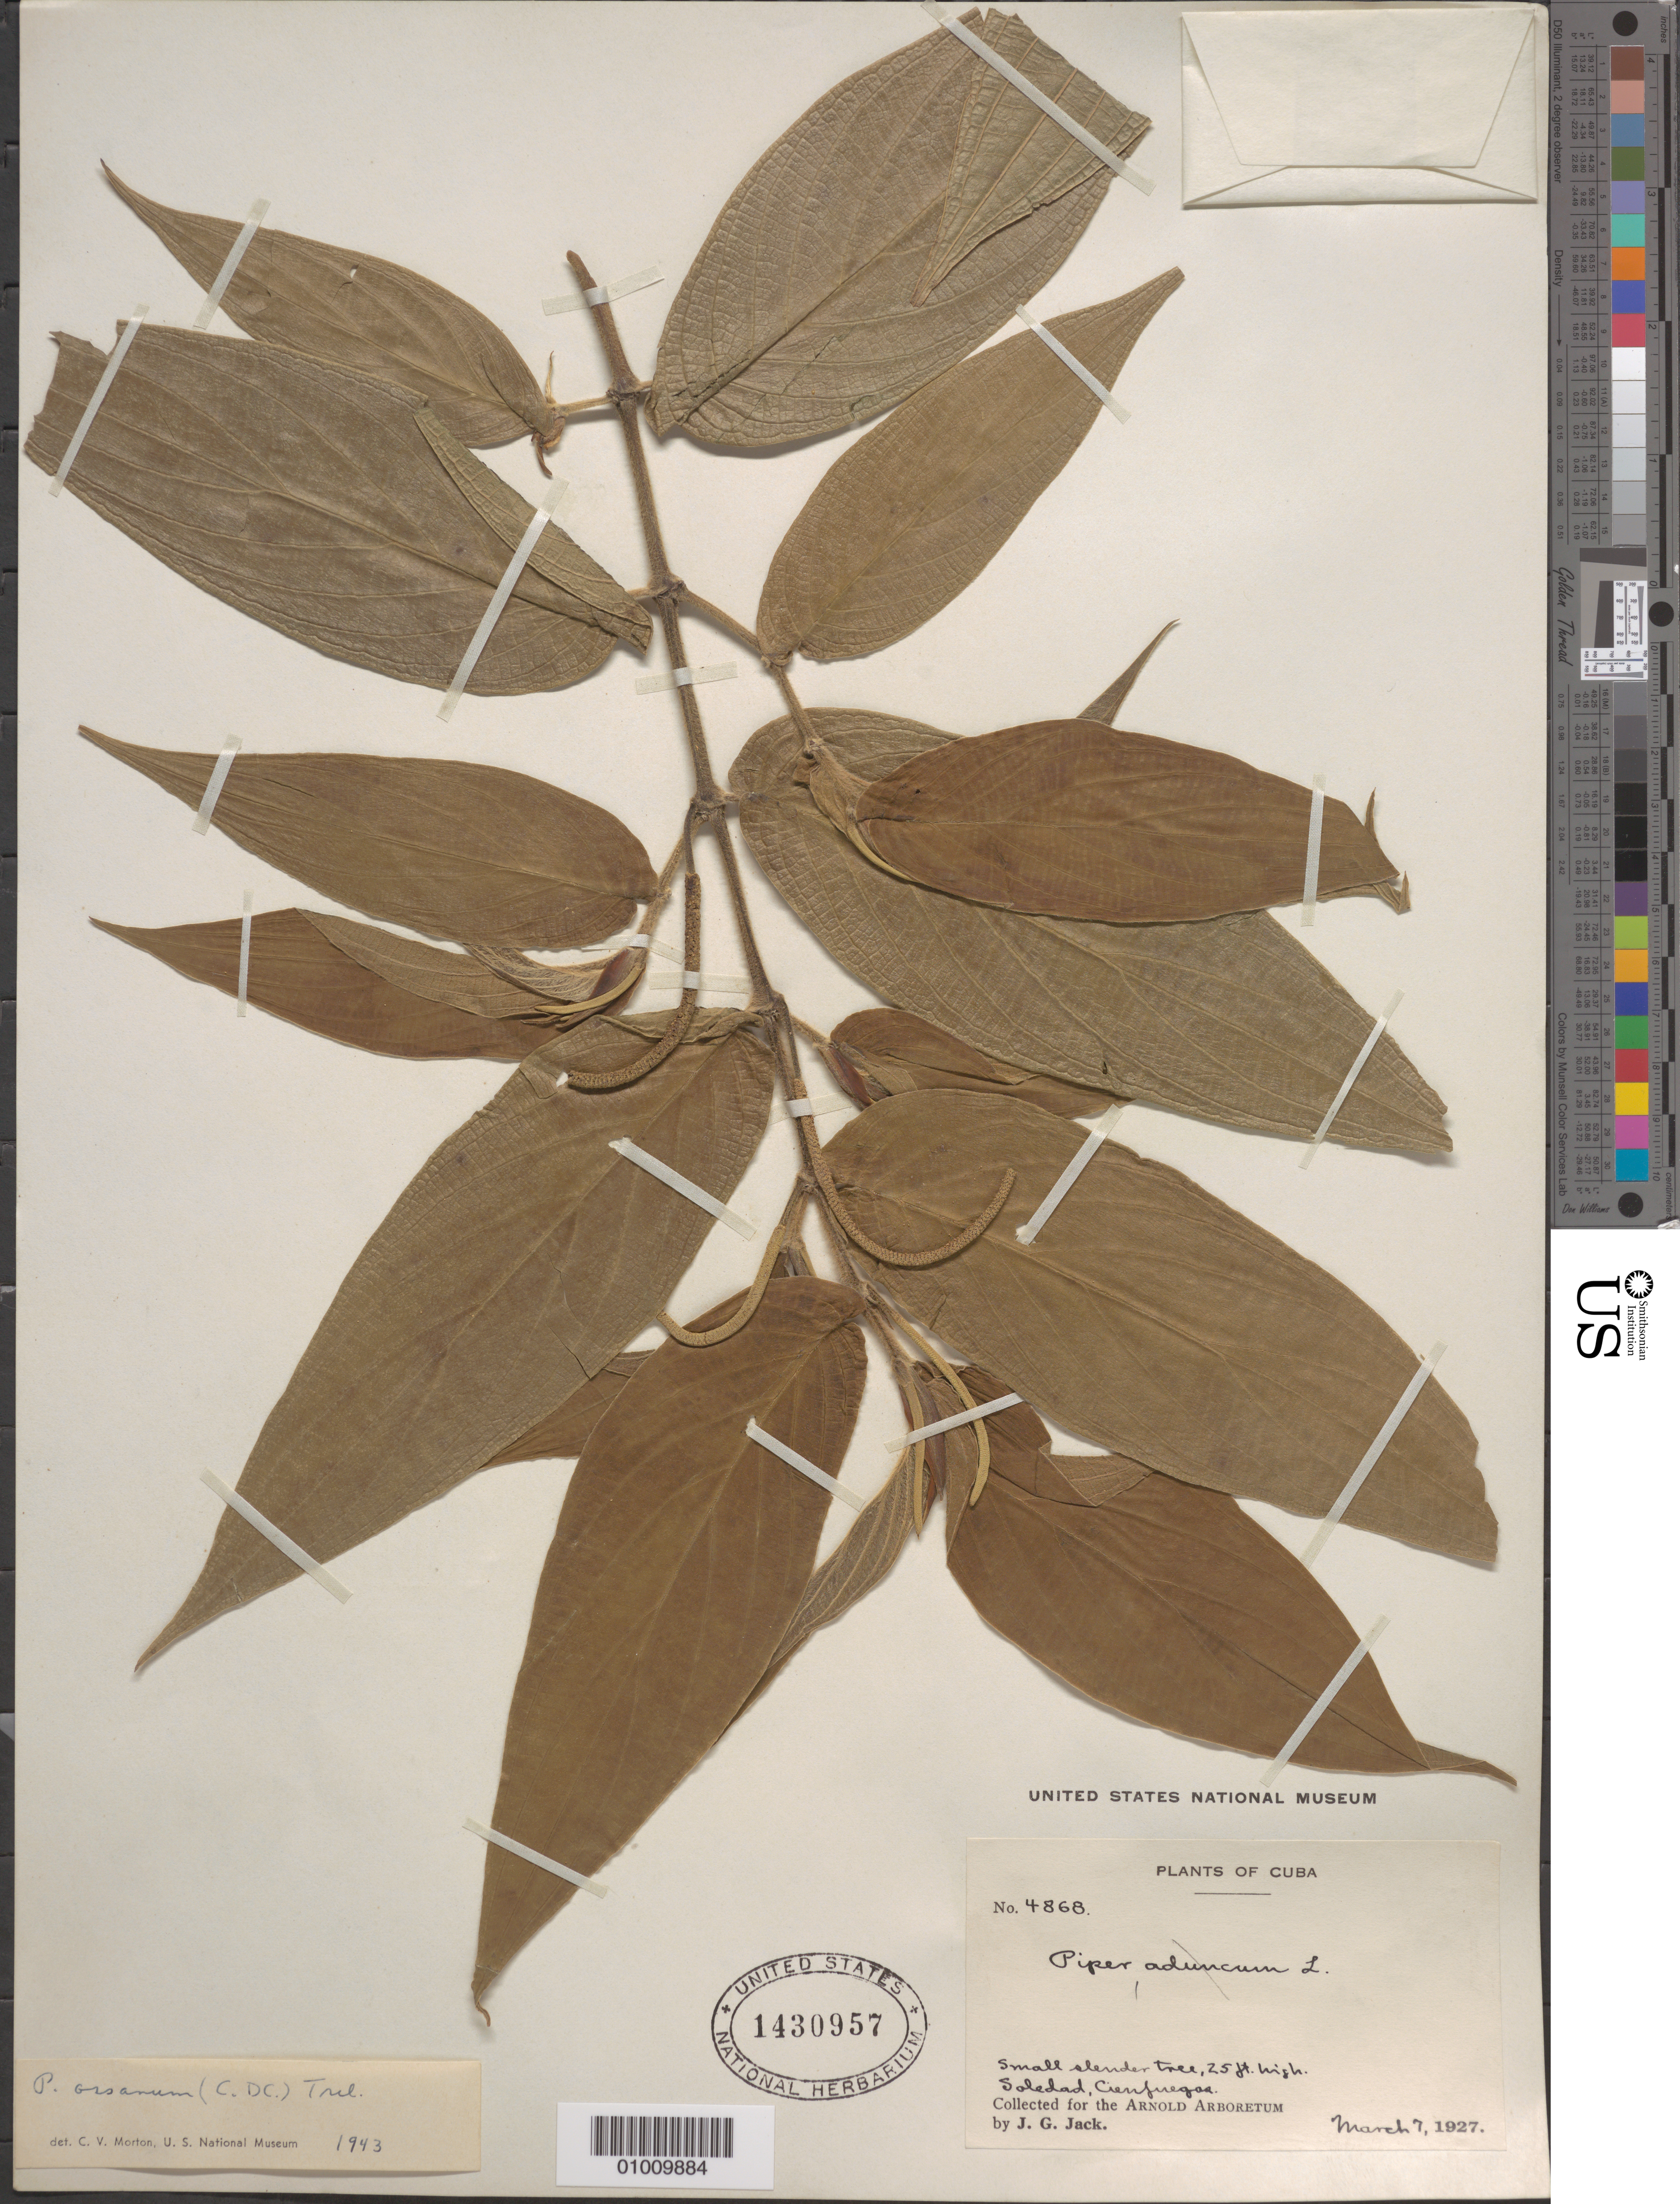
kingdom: Plantae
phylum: Tracheophyta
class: Magnoliopsida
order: Piperales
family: Piperaceae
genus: Piper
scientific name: Piper ossanum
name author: (C. DC.) Trel.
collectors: J. G. Jack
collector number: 4868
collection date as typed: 07 Mar 1927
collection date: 1927-03-07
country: Cuba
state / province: Cienfuegos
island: Cuba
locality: Soledad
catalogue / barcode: US 1430957